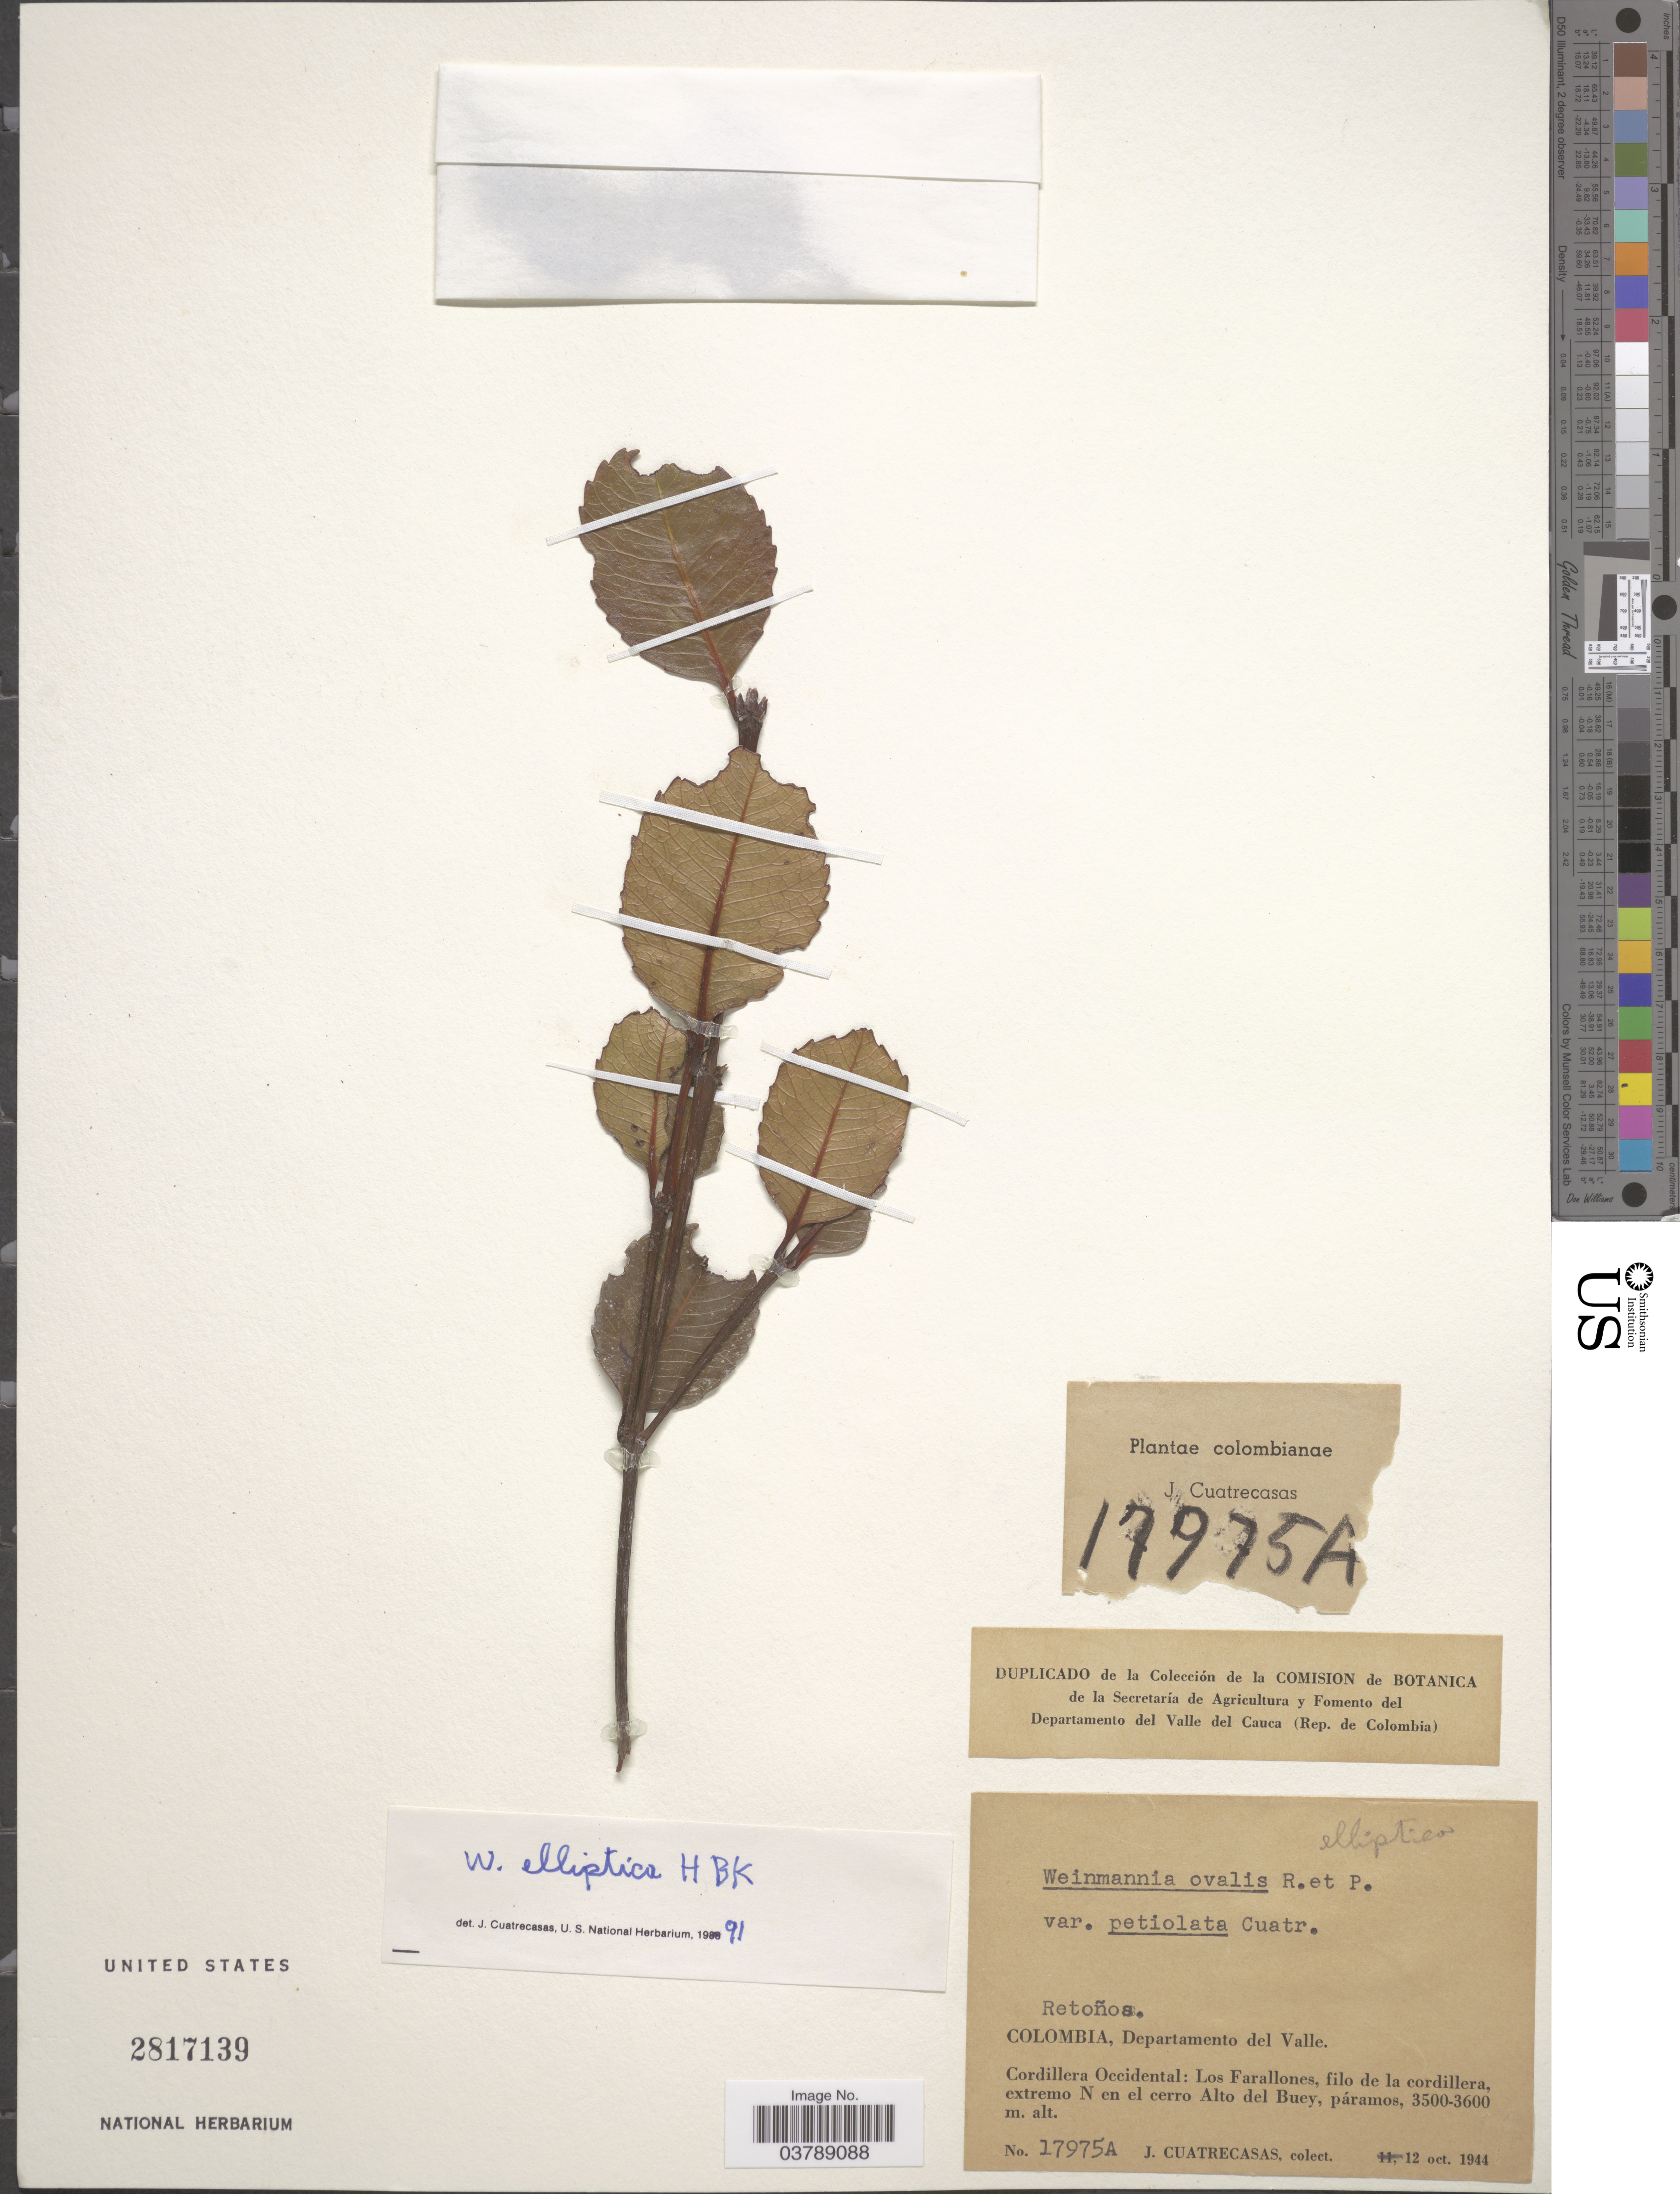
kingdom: Plantae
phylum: Tracheophyta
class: Magnoliopsida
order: Oxalidales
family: Cunoniaceae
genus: Weinmannia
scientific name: Weinmannia elliptica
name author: Kunth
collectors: J. Cuatrecasas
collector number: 17975A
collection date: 1944-10-12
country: Colombia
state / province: Valle del Cauca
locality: Departamento del Valle. Cordillera Occidental: Los Farallones, filo de la cordillera, extremo N en el cerro Alto del Buey.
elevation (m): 3500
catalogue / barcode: US 2817139